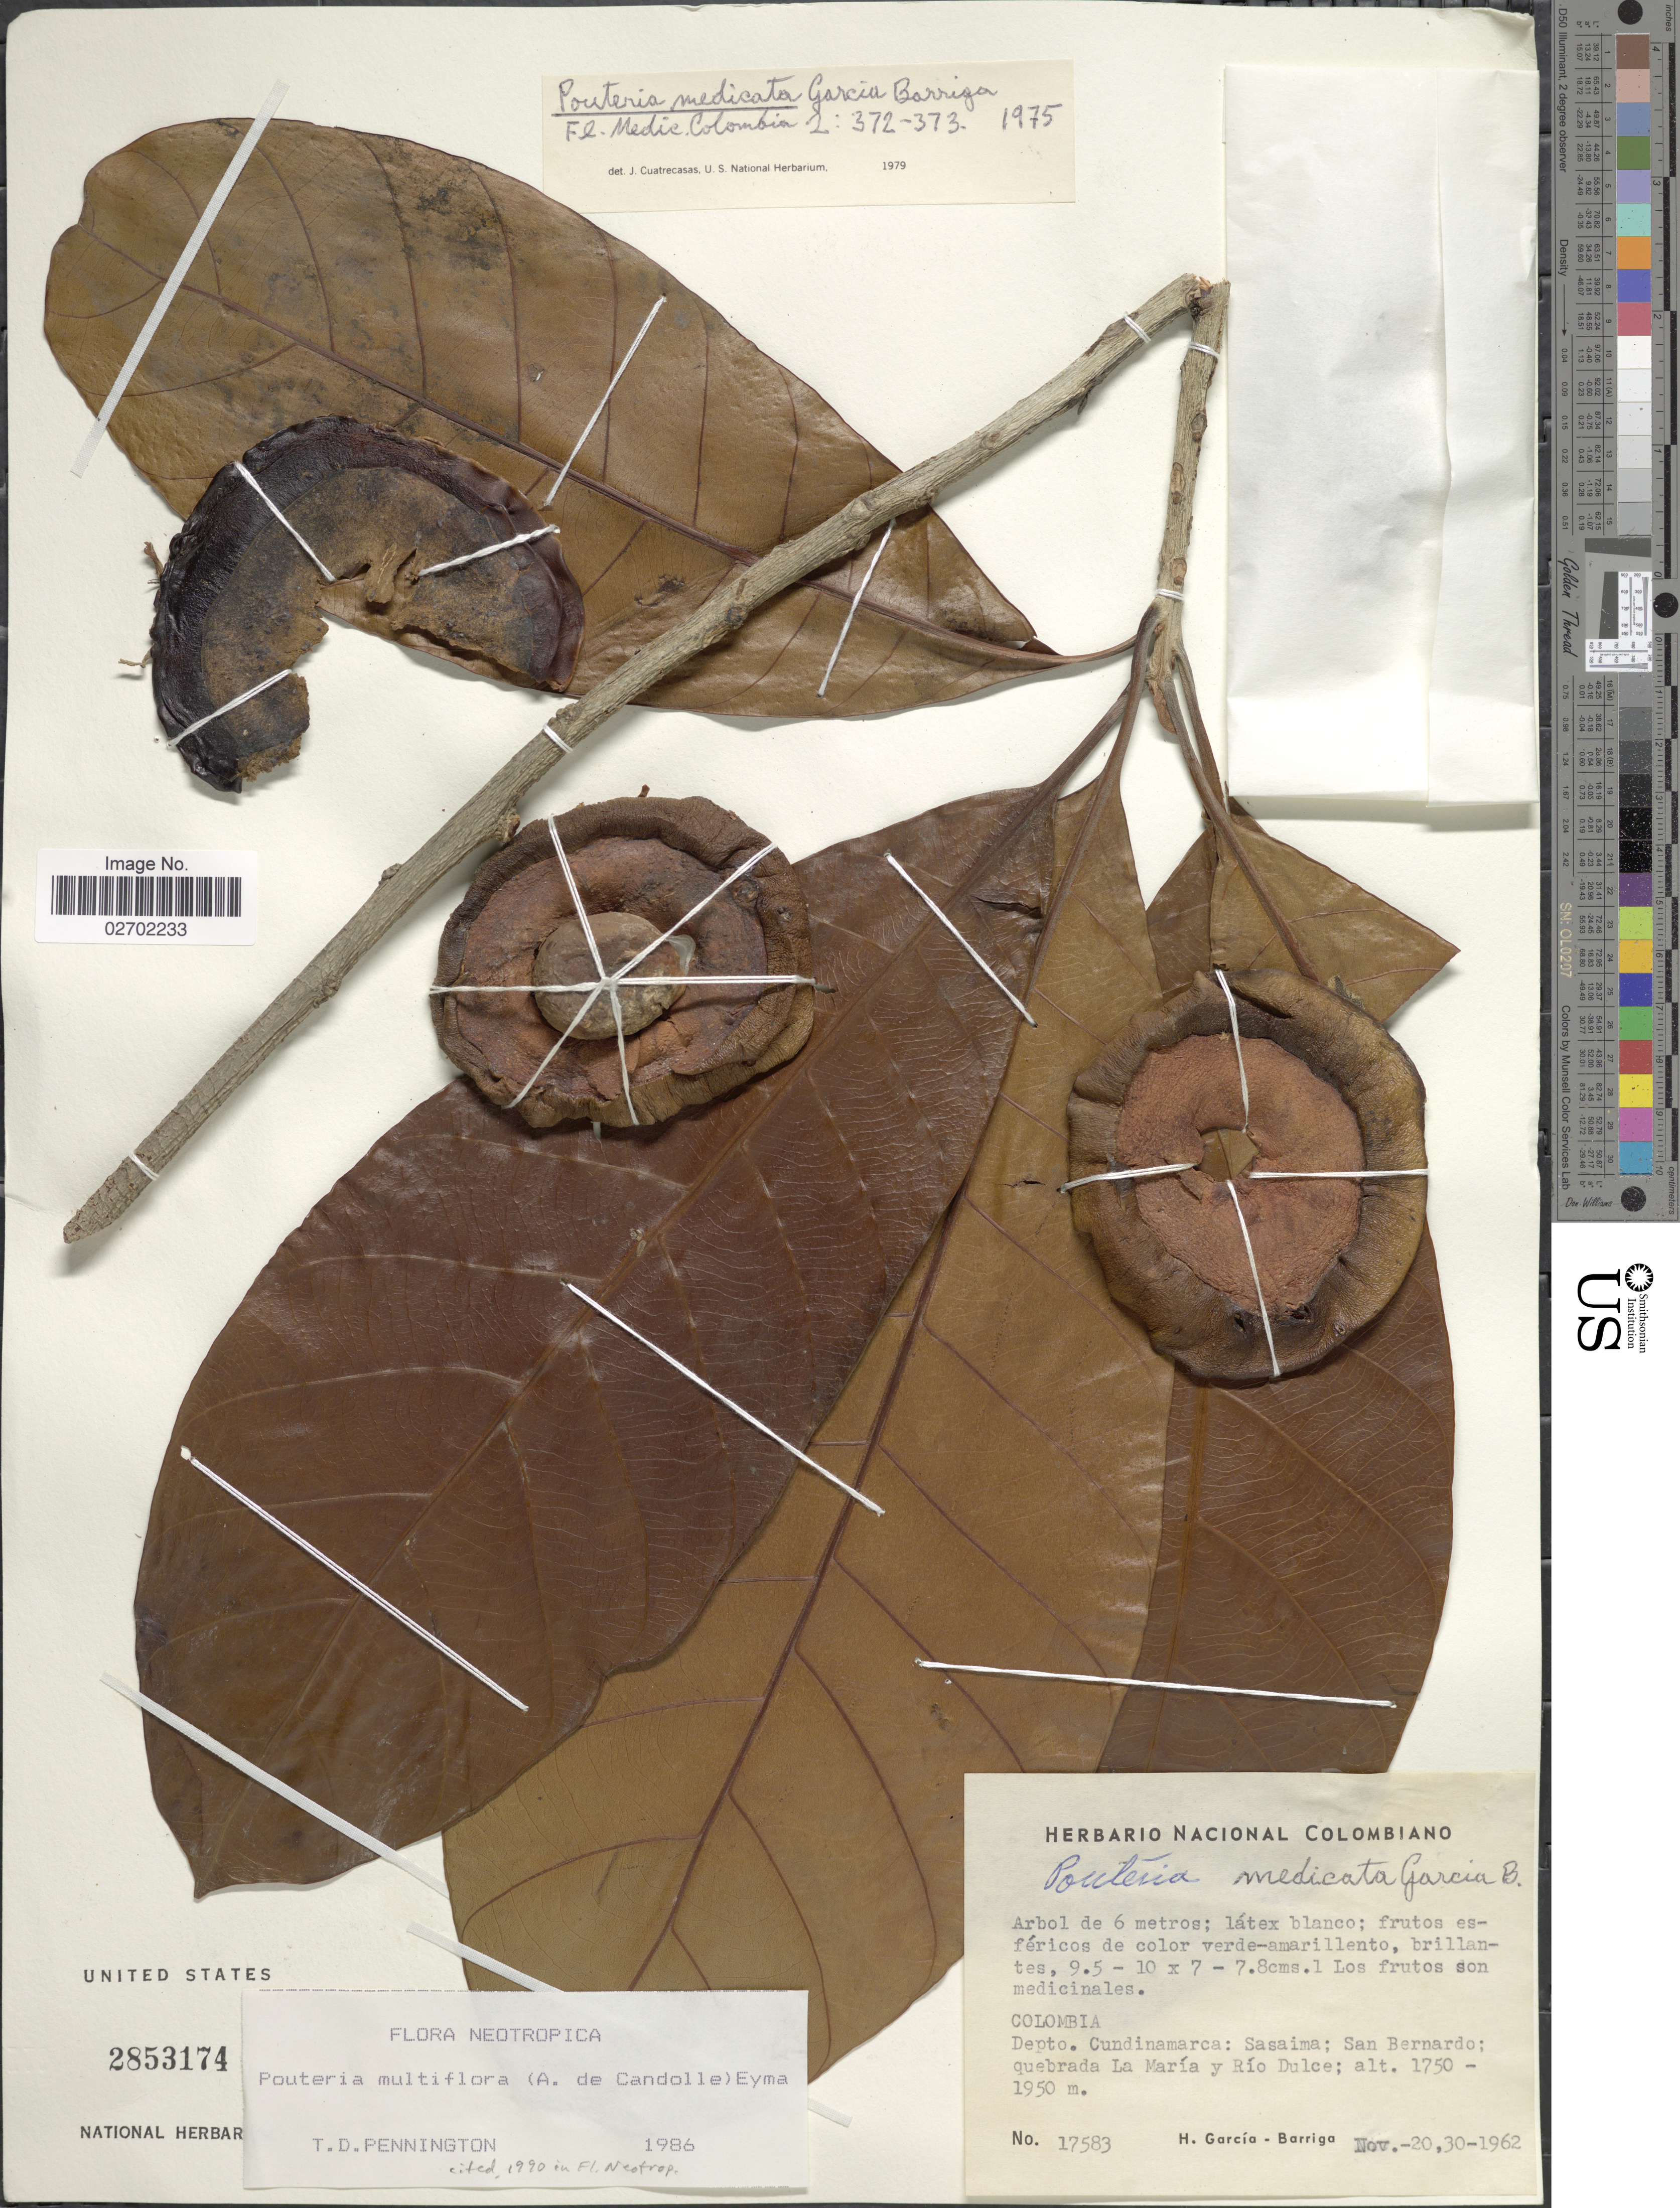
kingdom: Plantae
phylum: Tracheophyta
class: Magnoliopsida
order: Ericales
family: Sapotaceae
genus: Pouteria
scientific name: Pouteria multiflora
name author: (A. DC.) Eyma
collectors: H. García Barriga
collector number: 17583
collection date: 1962-11-20/1962-11-30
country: Colombia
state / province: Cundinamarca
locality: Depto. Cundinamarca: Sasaima; San Bernardo; quebrada La María y Río Dulce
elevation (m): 1750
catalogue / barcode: US 2853174